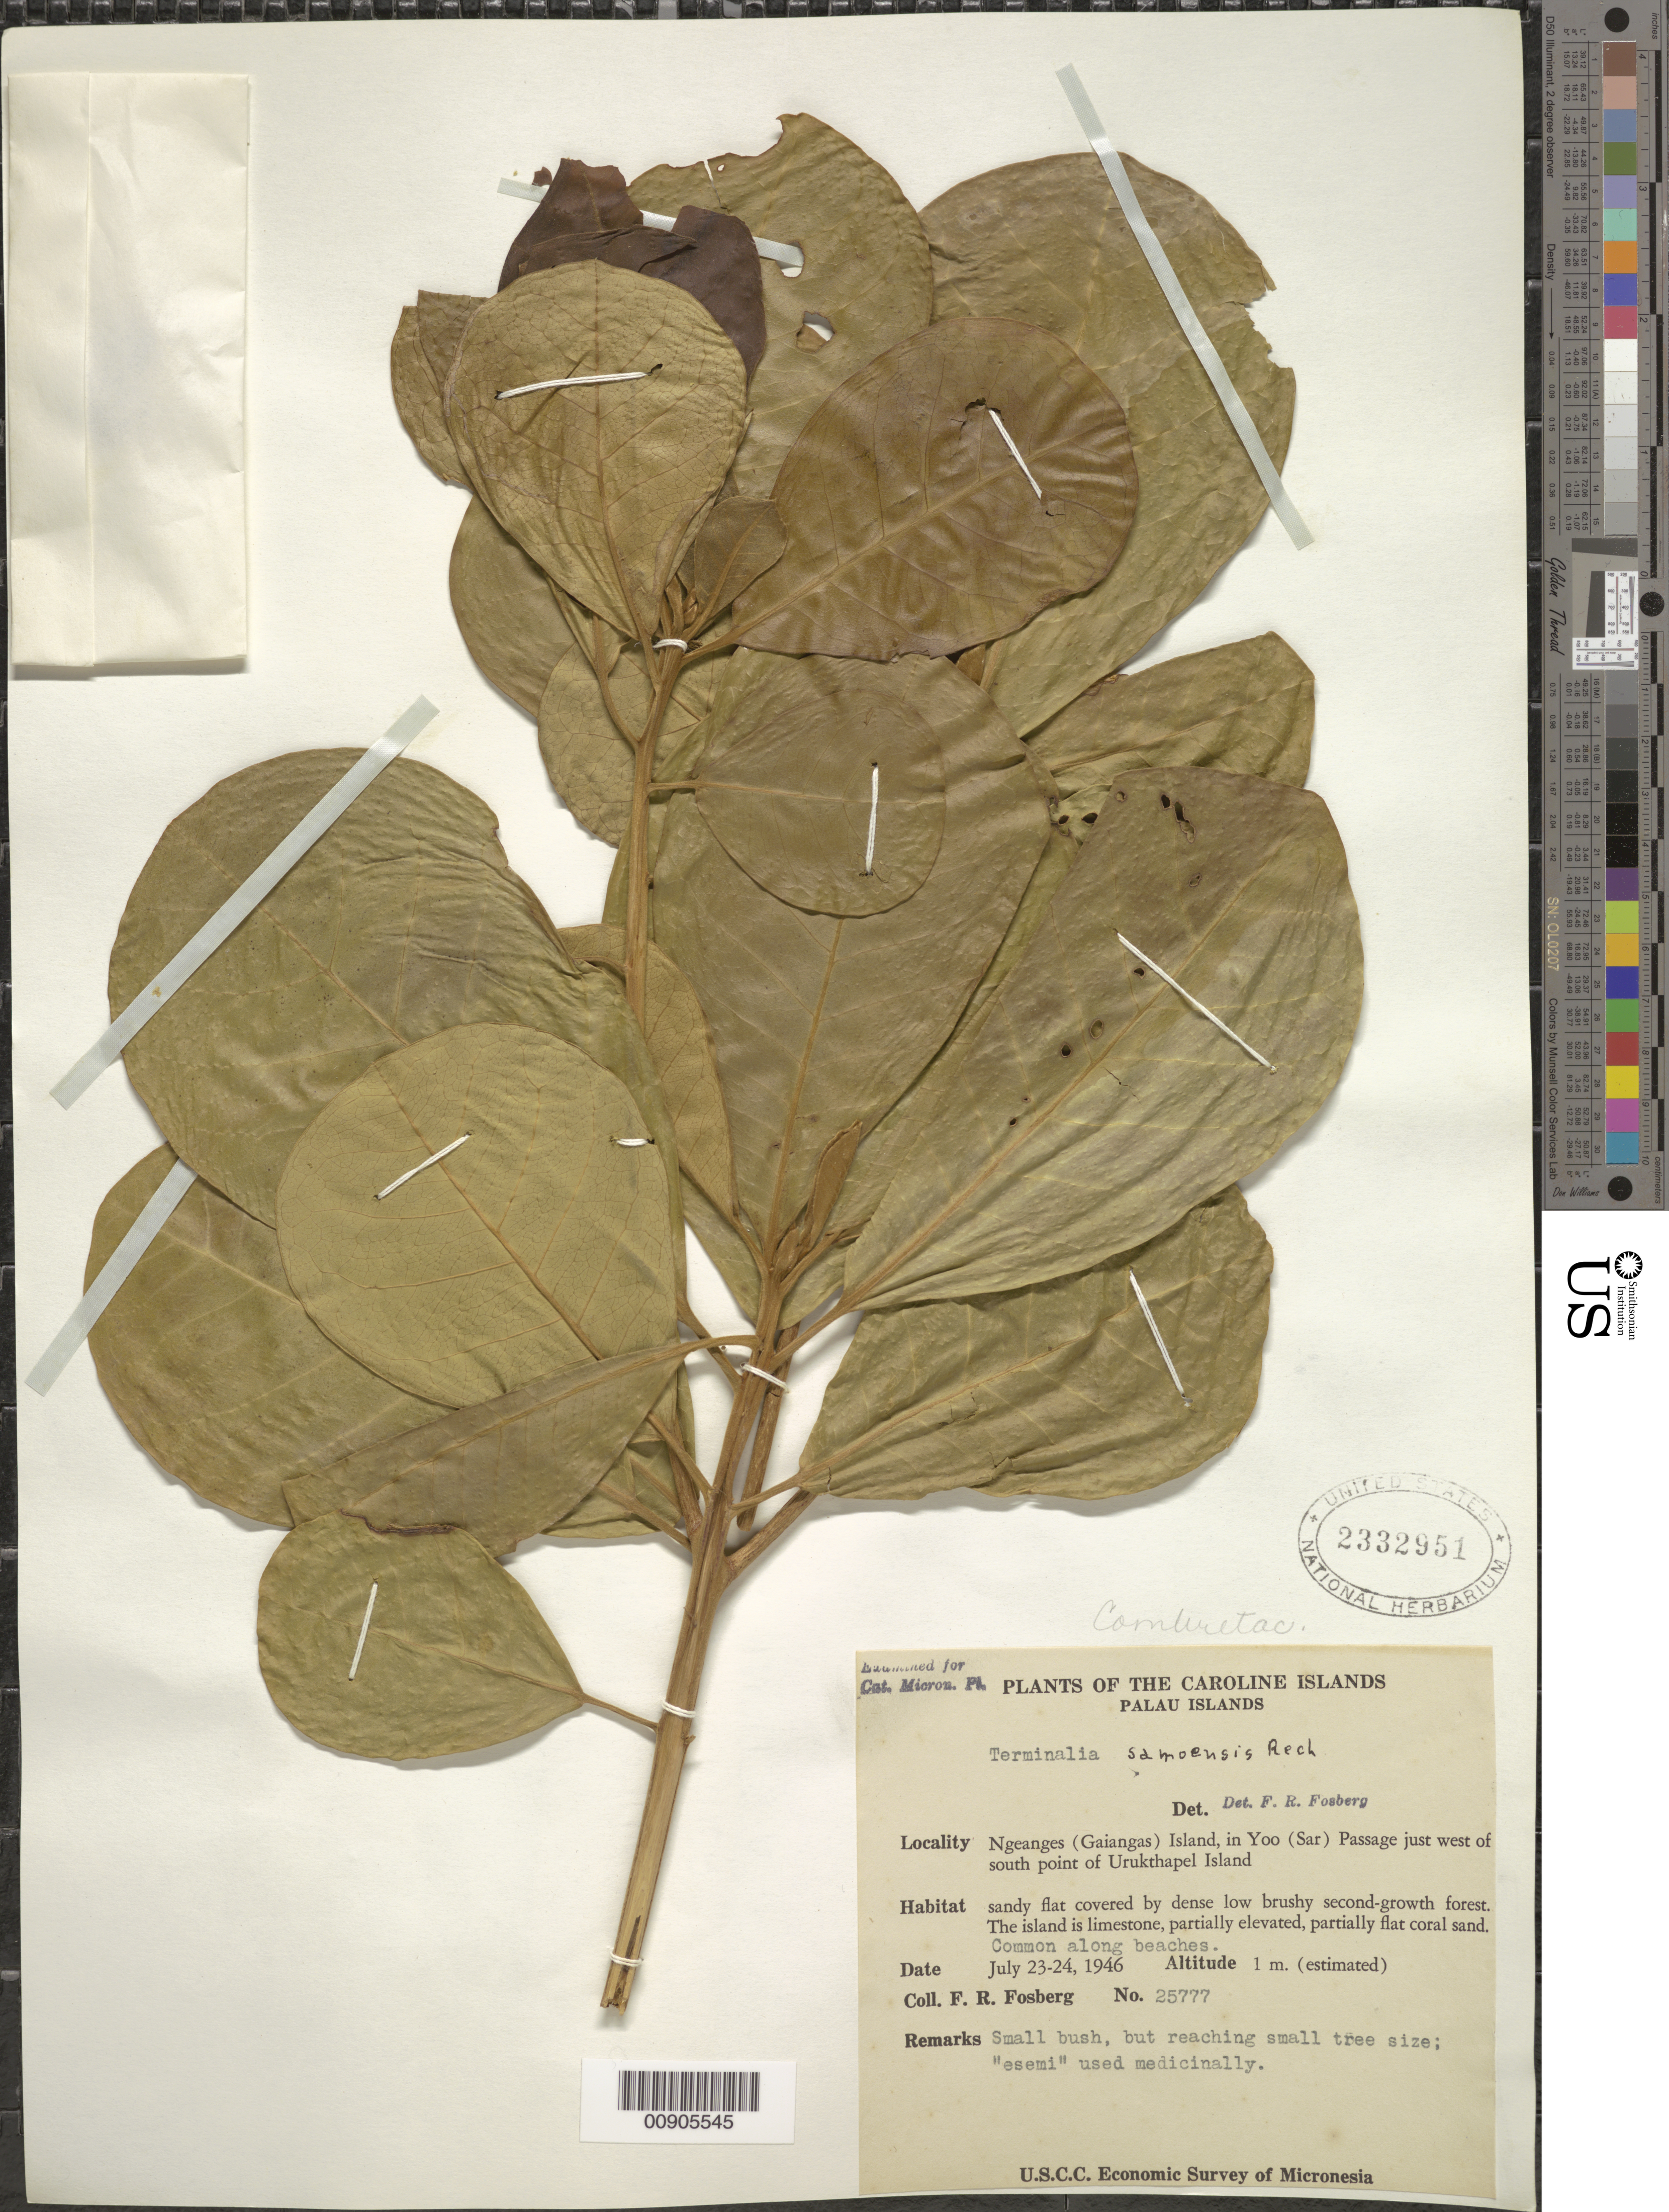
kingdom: Plantae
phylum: Tracheophyta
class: Magnoliopsida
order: Myrtales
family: Combretaceae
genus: Terminalia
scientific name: Terminalia samoensis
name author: Rech.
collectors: F. R. Fosberg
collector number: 25777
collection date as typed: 23 Jul 1946 to 24 Jul 1946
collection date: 1946-07-23/1946-07-24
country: Palau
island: Ngeanges (Gaiangas)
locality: In Yoo (Sar) Passage just west of south point of Urukthapel Island (Also known as Gaiangas I.)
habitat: Sandy flat covered by dense low bushy second-growth forest. The island is limestone, partialy elevated, partially flat coral sand. Common along beaches.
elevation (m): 1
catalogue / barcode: US 2332951